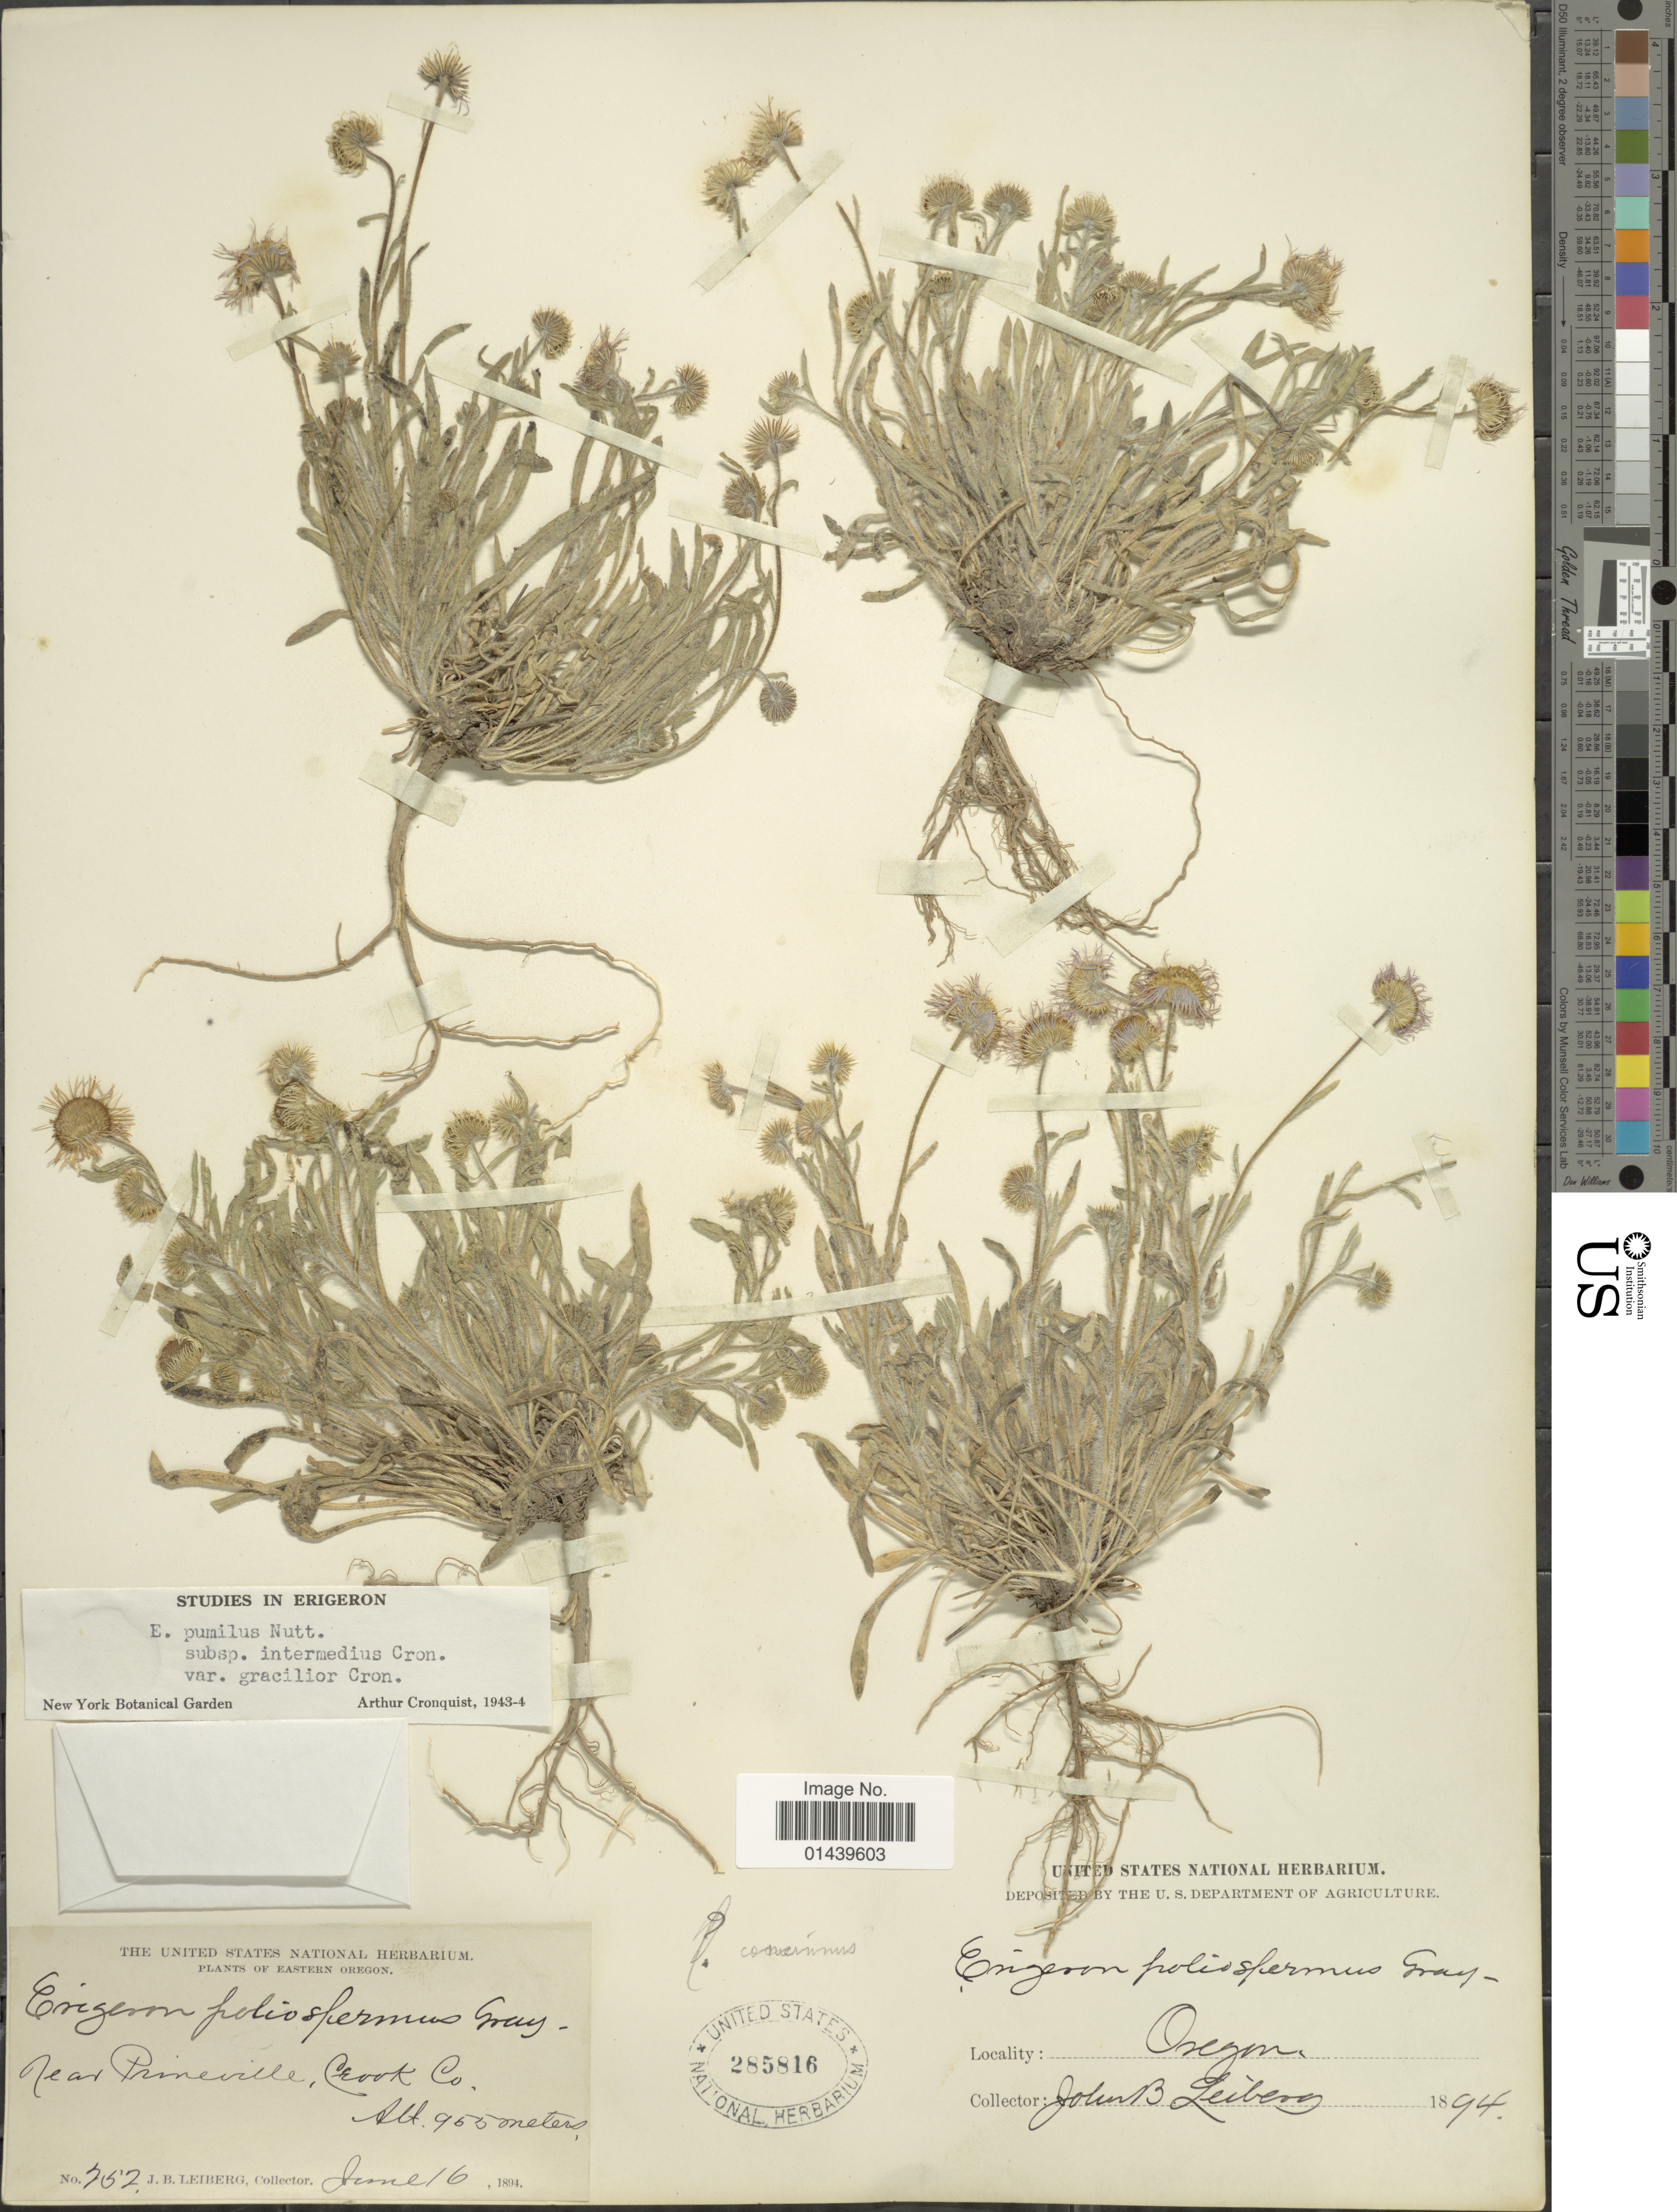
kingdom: Plantae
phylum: Tracheophyta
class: Magnoliopsida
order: Asterales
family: Asteraceae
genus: Erigeron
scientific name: Erigeron pumilus subsp. intermedius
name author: Cronq.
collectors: J. B. Leiberg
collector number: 752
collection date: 1894-06-16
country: United States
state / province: Oregon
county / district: Crook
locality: Near Prineville, Crook Co. Eastern Oregon.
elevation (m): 955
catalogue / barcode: US 285816